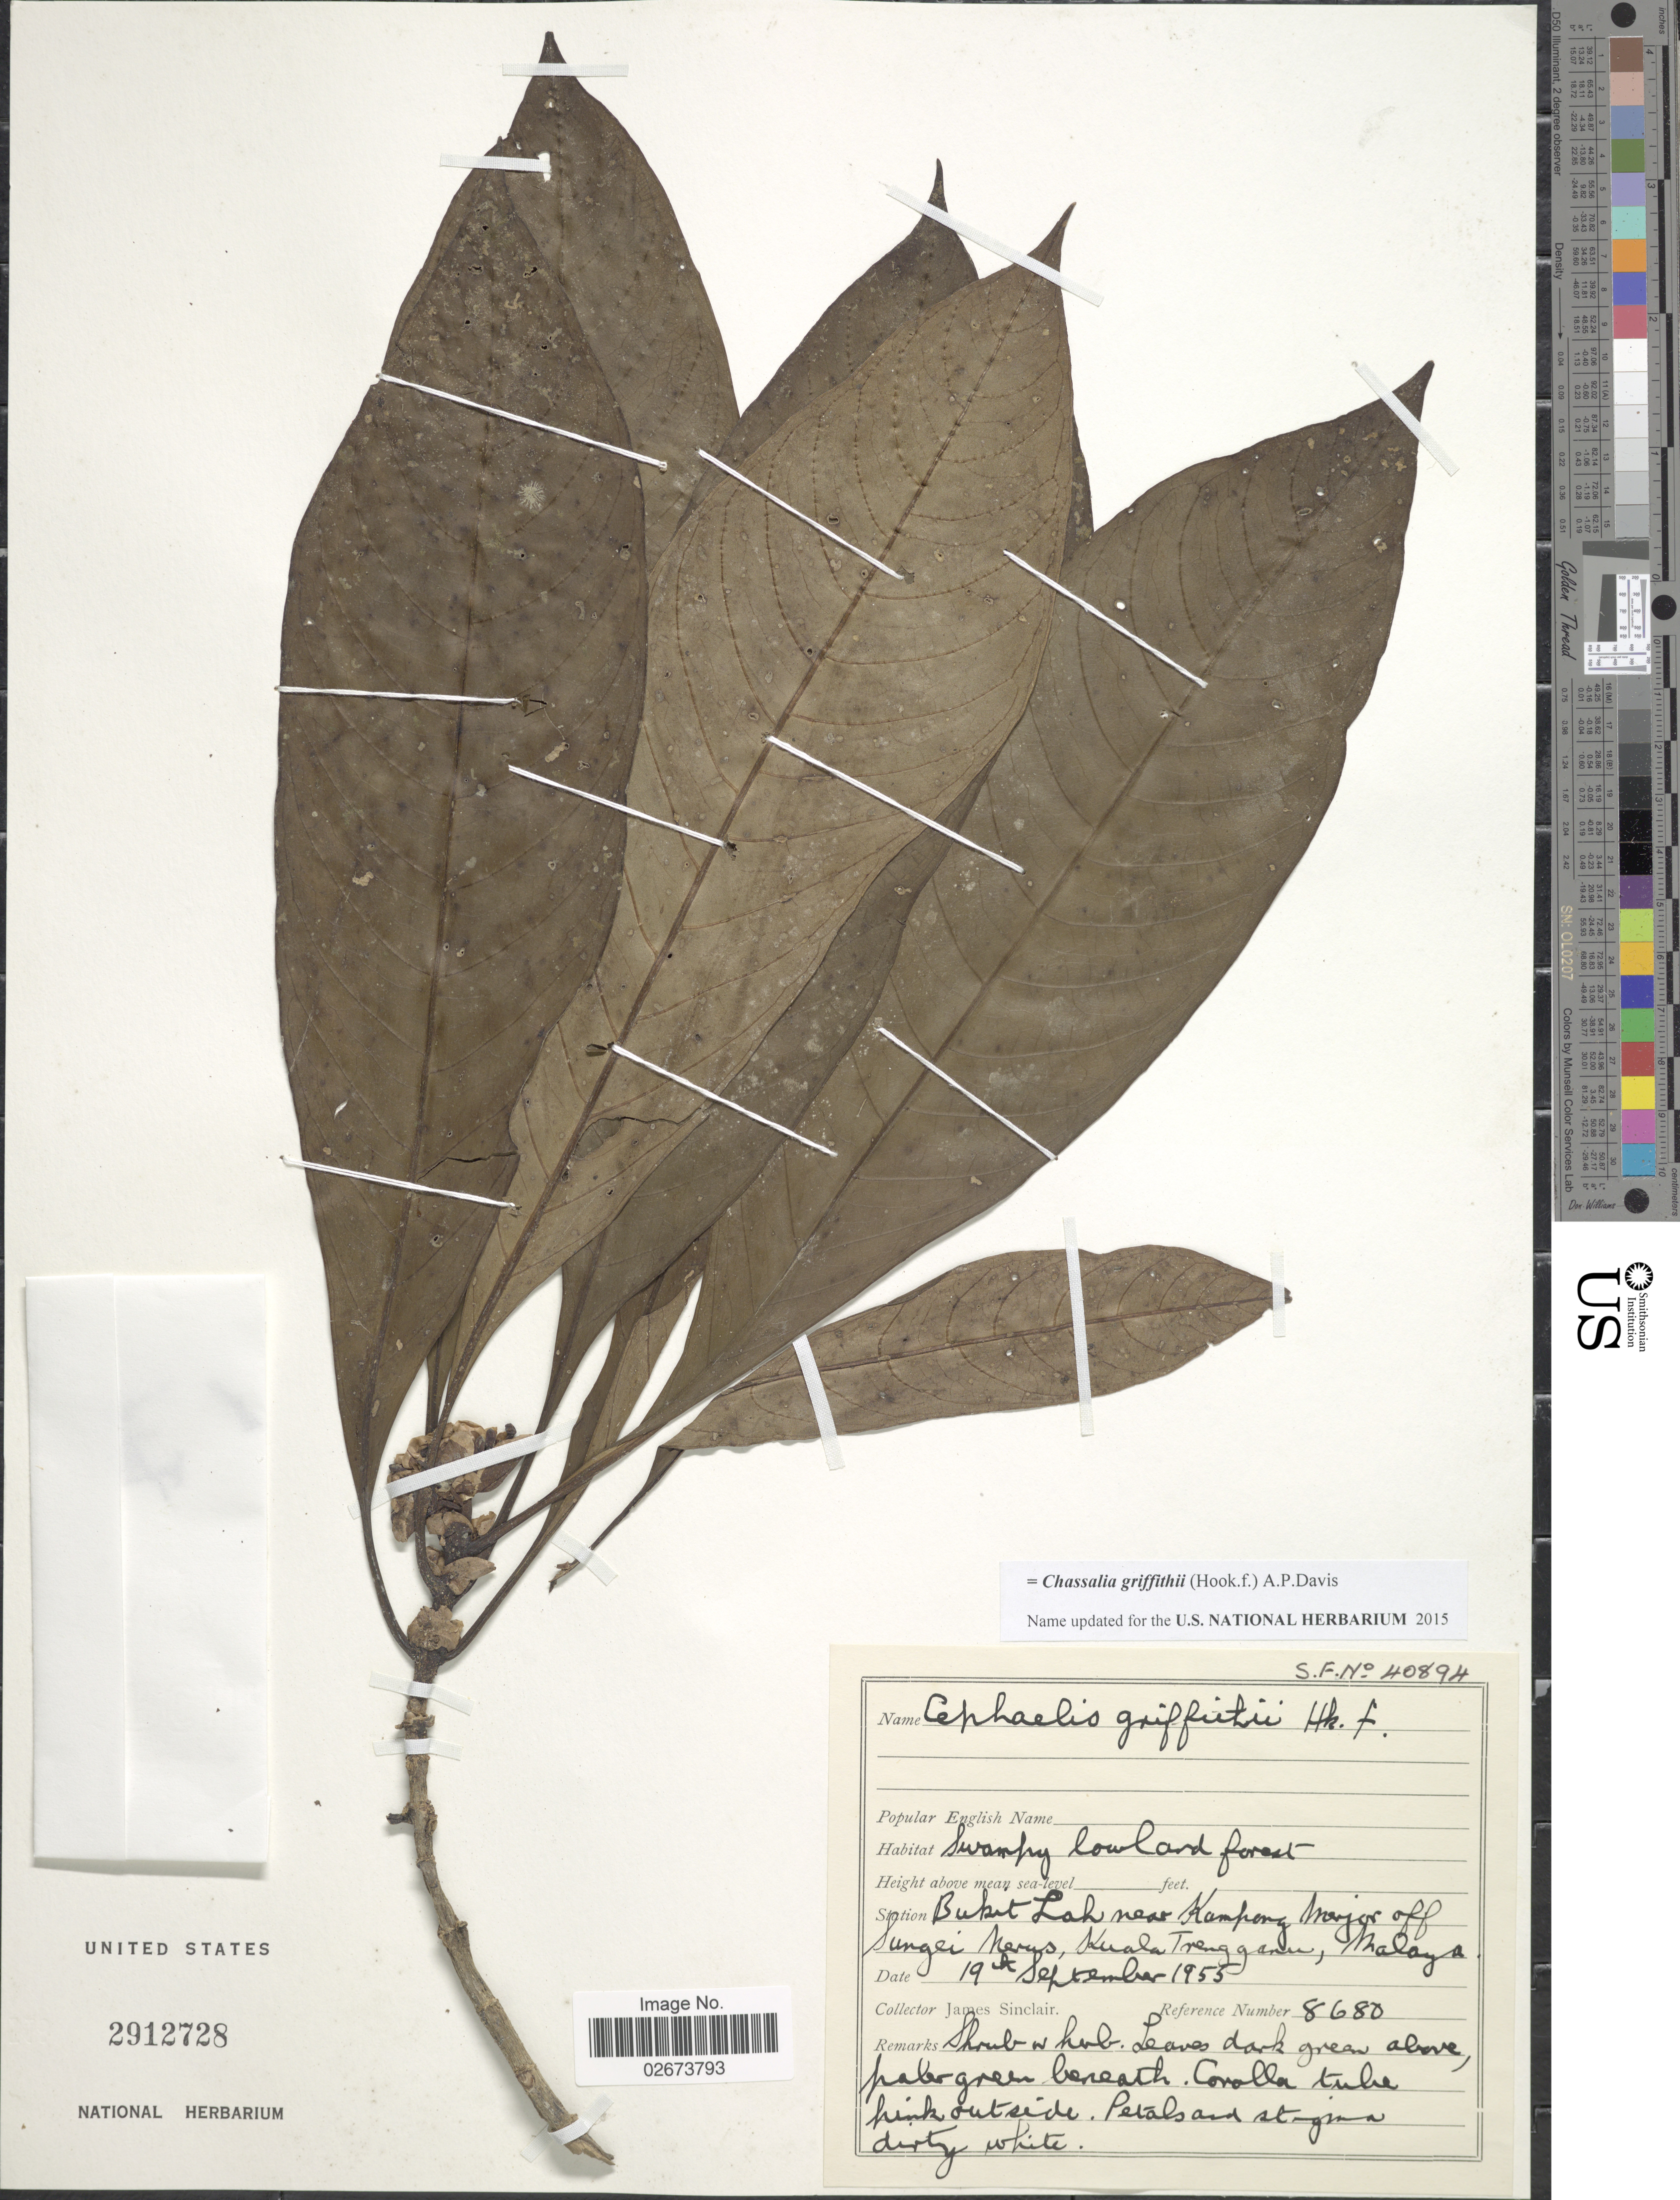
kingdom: Plantae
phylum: Tracheophyta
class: Magnoliopsida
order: Gentianales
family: Rubiaceae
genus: Chassalia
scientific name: Chassalia griffithii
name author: (Hook. f.) A.P. Davis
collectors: J. Sinclair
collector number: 8680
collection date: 1955-09-19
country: Malaysia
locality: Swampy lowland forest, Bukit Lah near Kampong Major off Sungei Nerus, Kuala Trengganu, Malaya.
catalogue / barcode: US 2912728